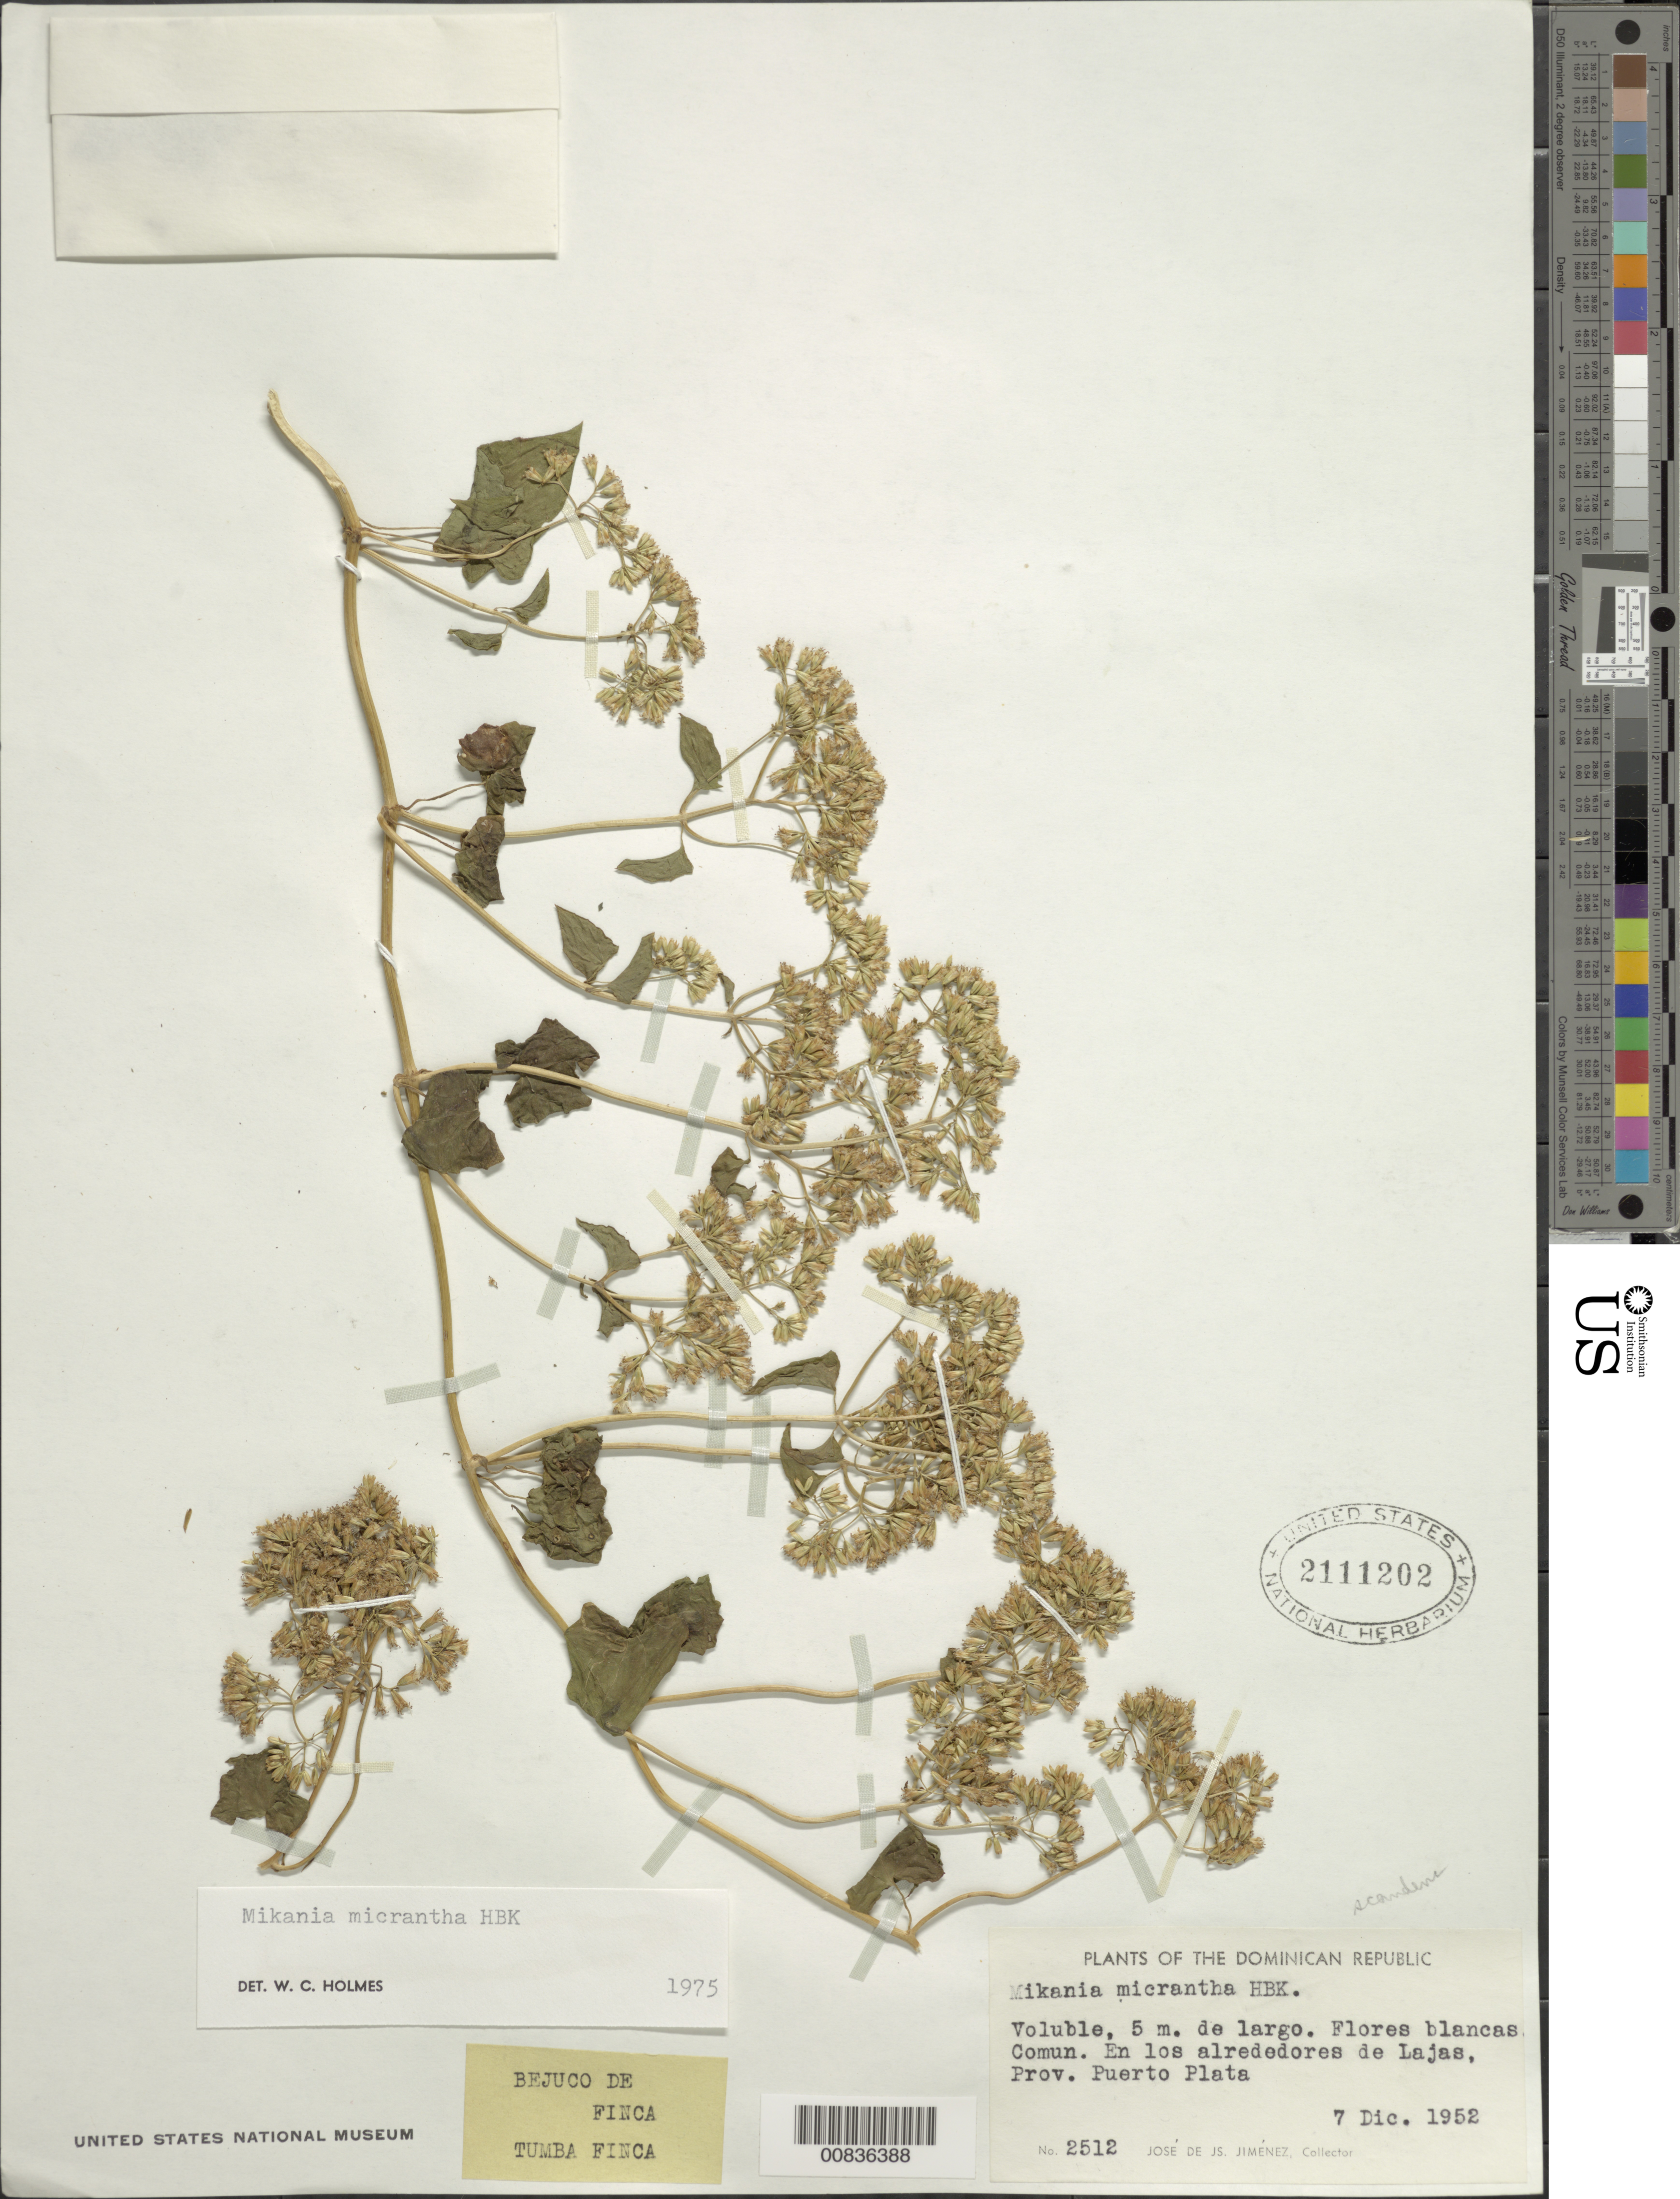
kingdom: Plantae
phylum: Tracheophyta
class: Magnoliopsida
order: Asterales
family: Asteraceae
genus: Mikania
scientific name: Mikania micrantha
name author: Kunth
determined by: Holmes, W. C.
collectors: J. J. Jiménez Almonte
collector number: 2512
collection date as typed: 07 Dec 1952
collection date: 1952-12-07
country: Dominican Republic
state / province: Puerto Plata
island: Hispaniola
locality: En los alrededores de Lajas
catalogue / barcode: US 2111202